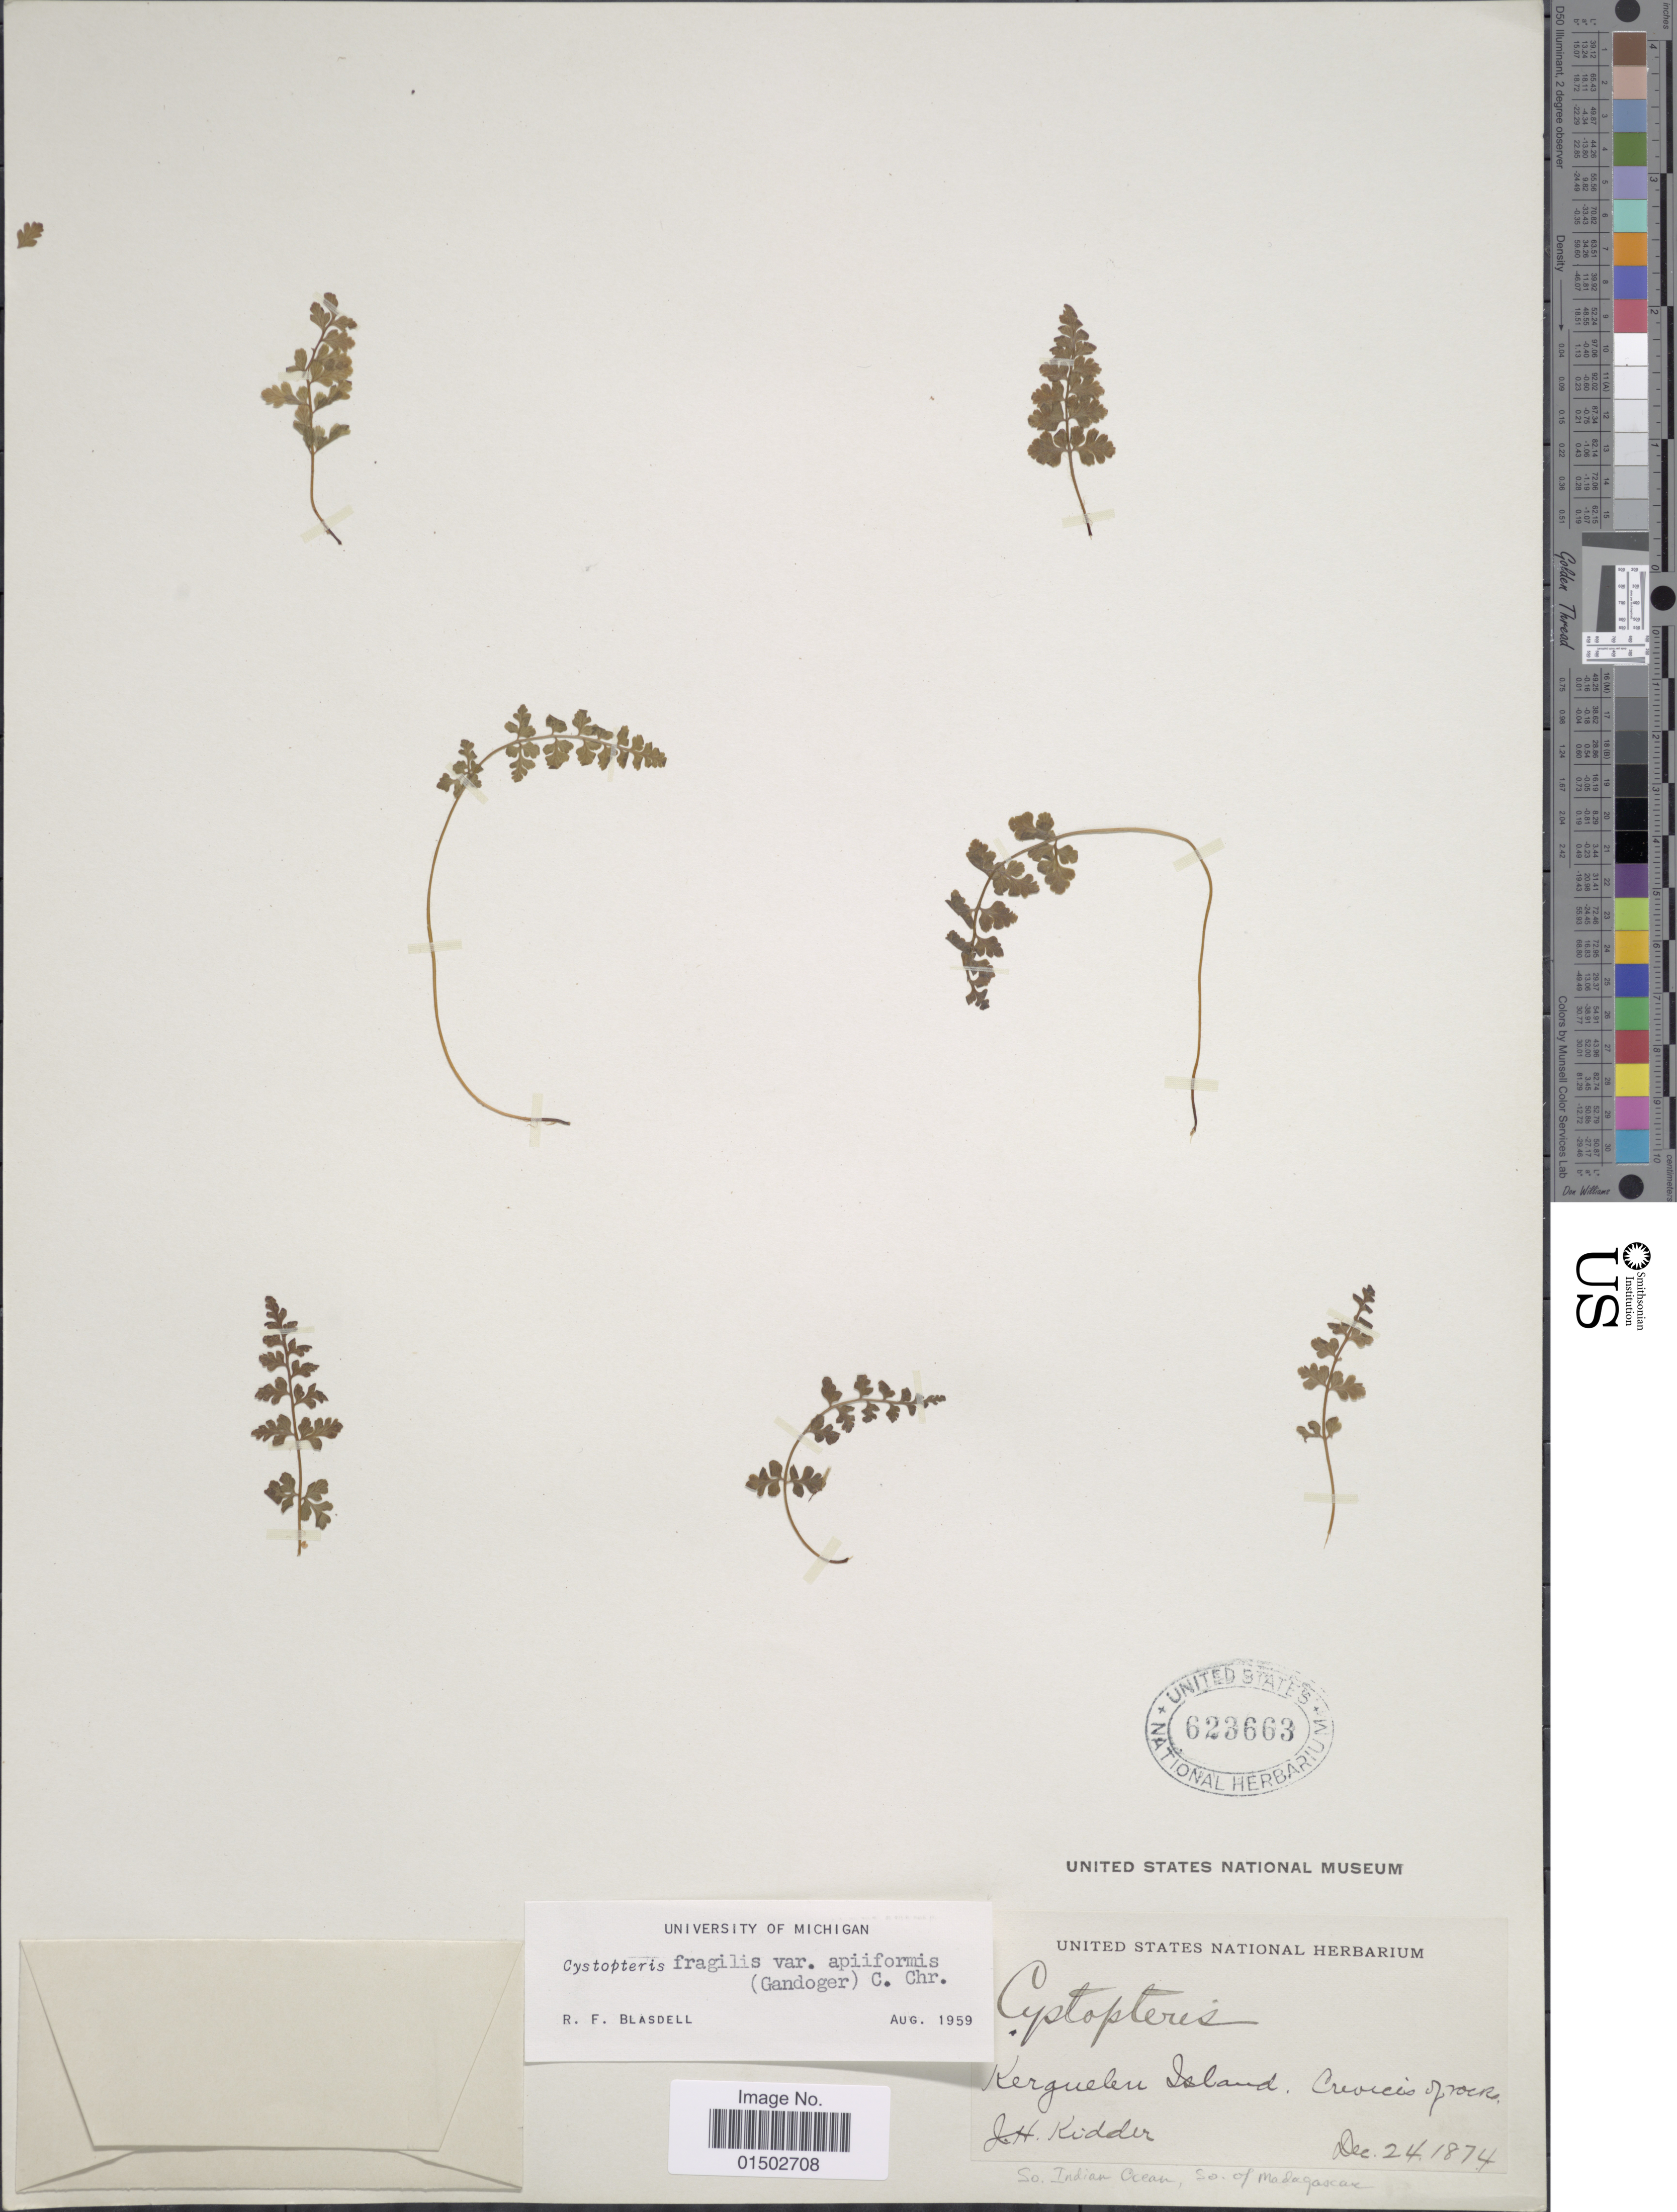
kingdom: Plantae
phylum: Tracheophyta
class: Polypodiopsida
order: Polypodiales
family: Cystopteridaceae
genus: Cystopteris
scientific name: Cystopteris fragilis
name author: (L.) Bernh.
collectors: J. Kidder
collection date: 1874-12-24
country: French Southern Territories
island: Kerguelen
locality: Kergueleu Island, Crevices ofroera [interpreted]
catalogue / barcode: US 623663